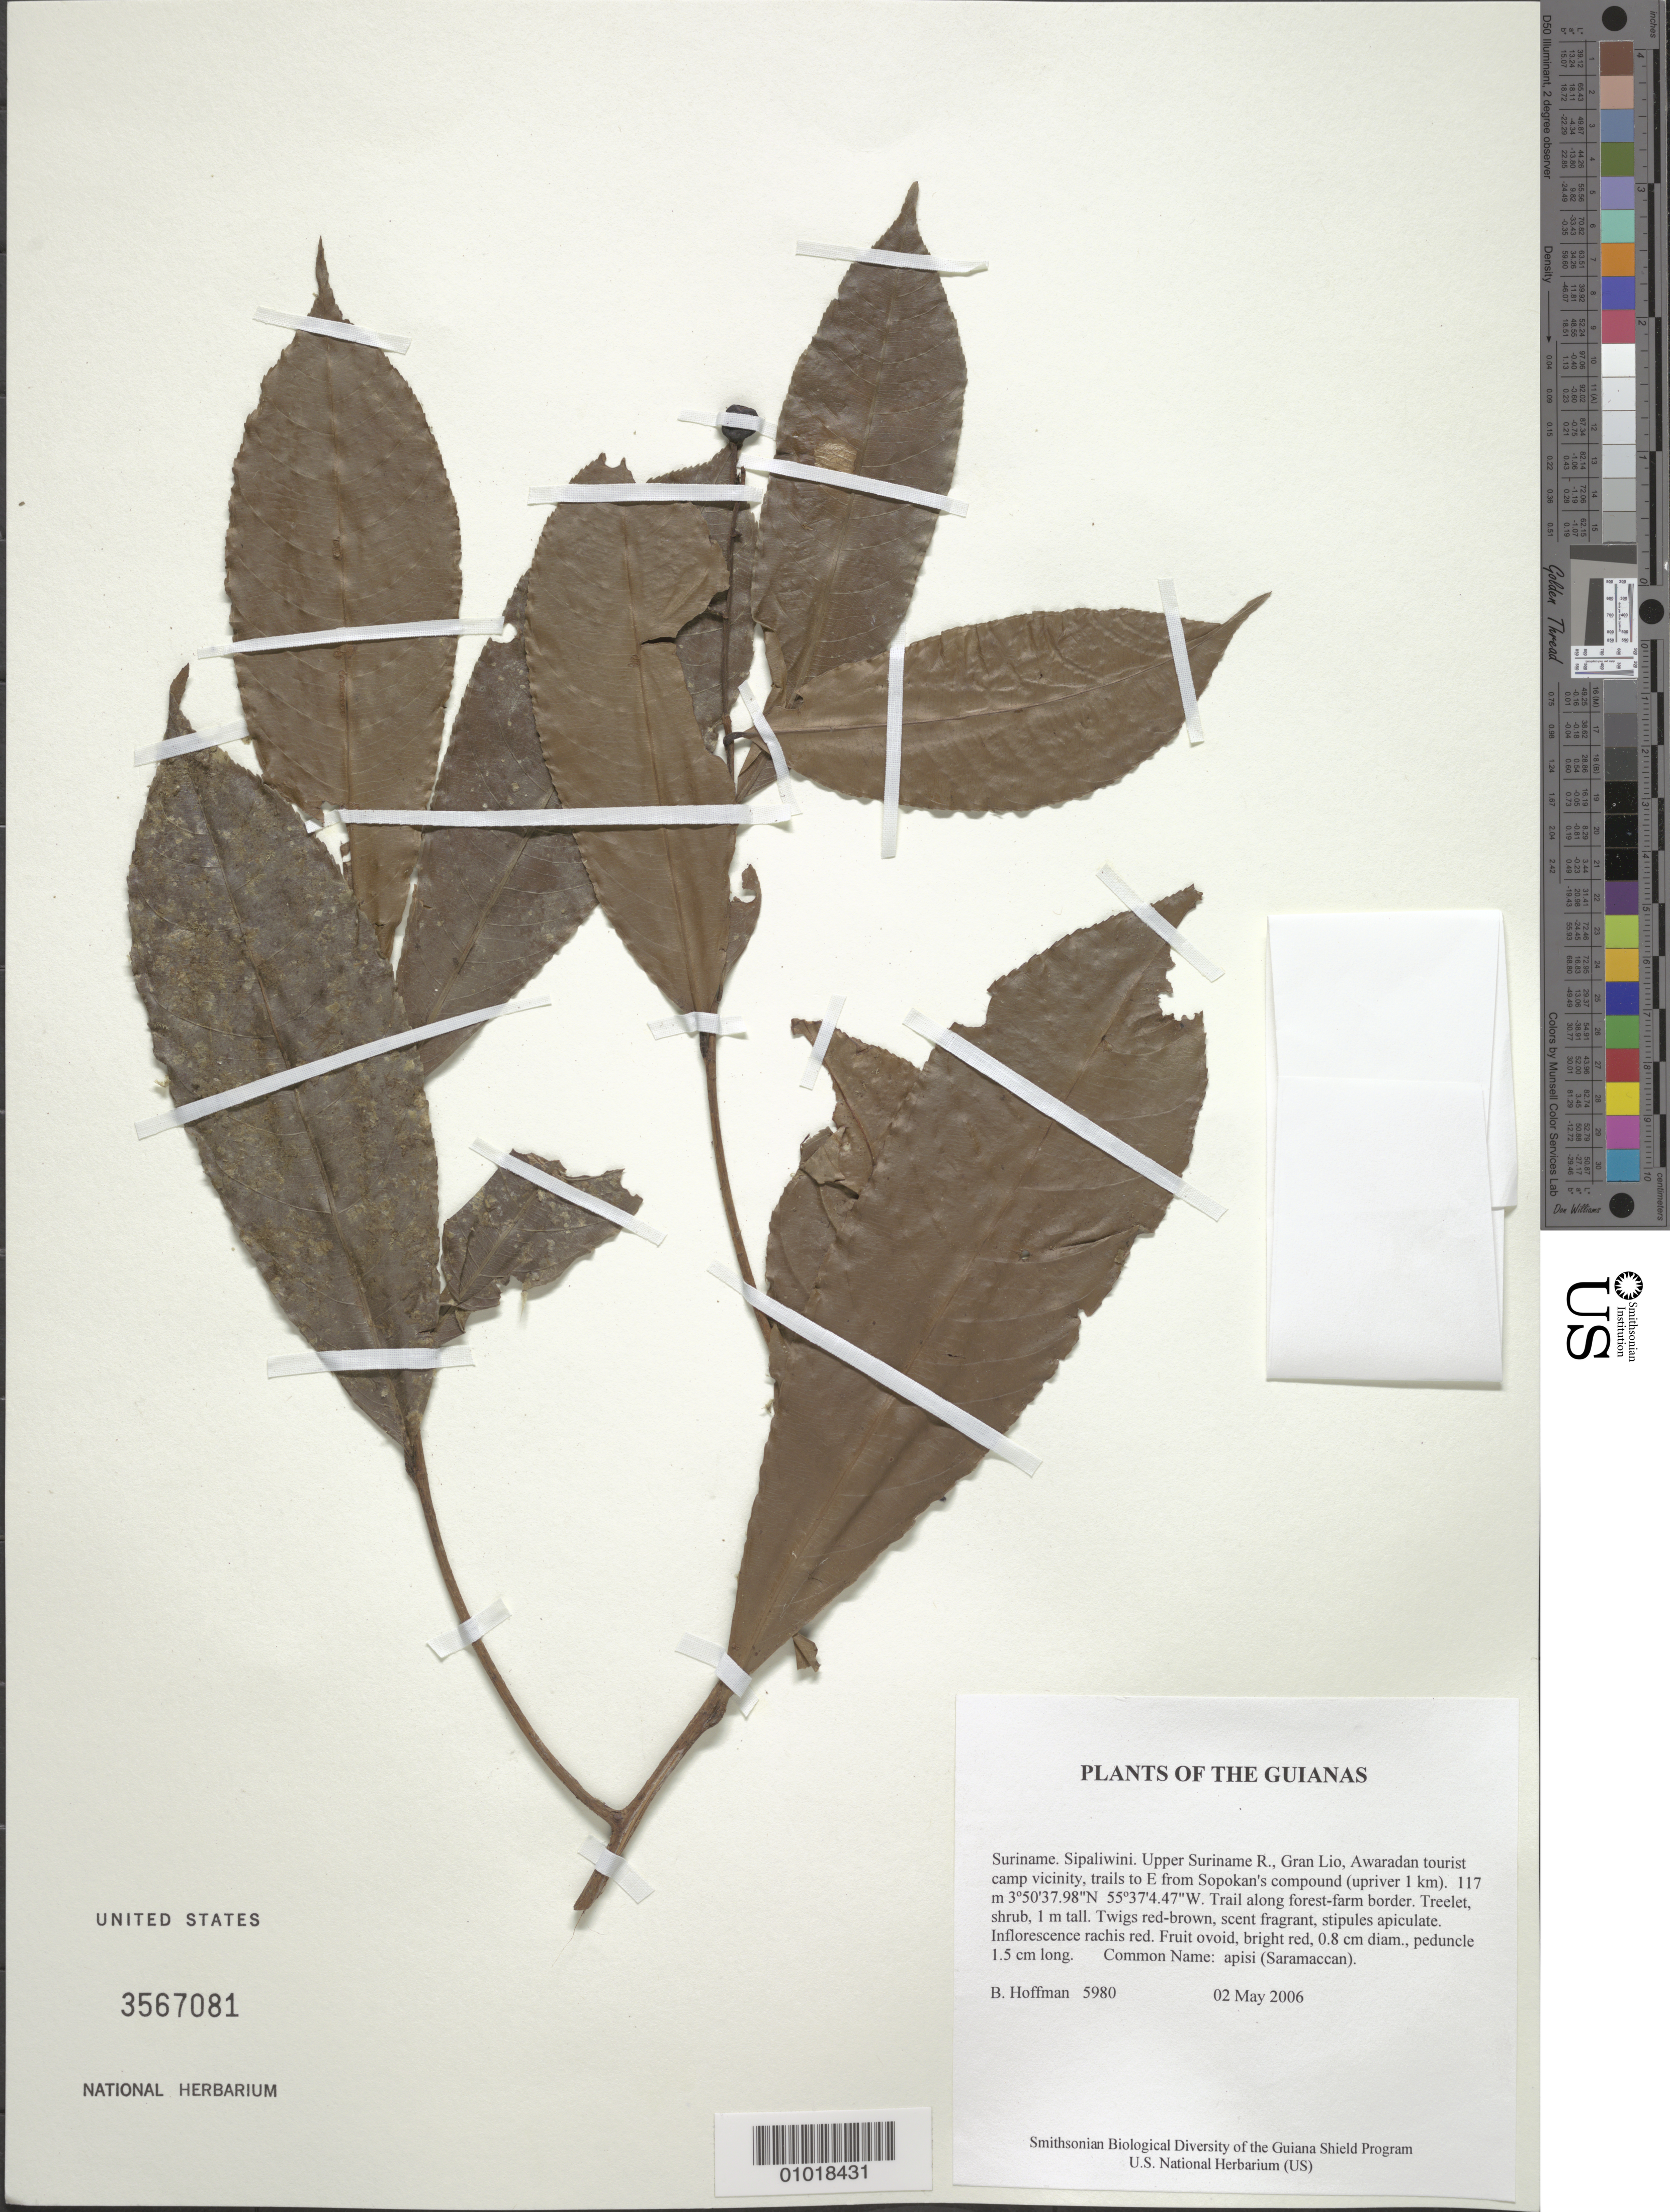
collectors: B. Hoffman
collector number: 5980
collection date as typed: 02 May 2006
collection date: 2006-05-02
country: Suriname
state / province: Sipaliwini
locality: Upper Suriname R., Gran Lio, Awaradan tourist camp vicinity, trails to E from Sopokan's compound (upriver 1 km).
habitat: Trail along forest-farm border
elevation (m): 117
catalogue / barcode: US 3567081